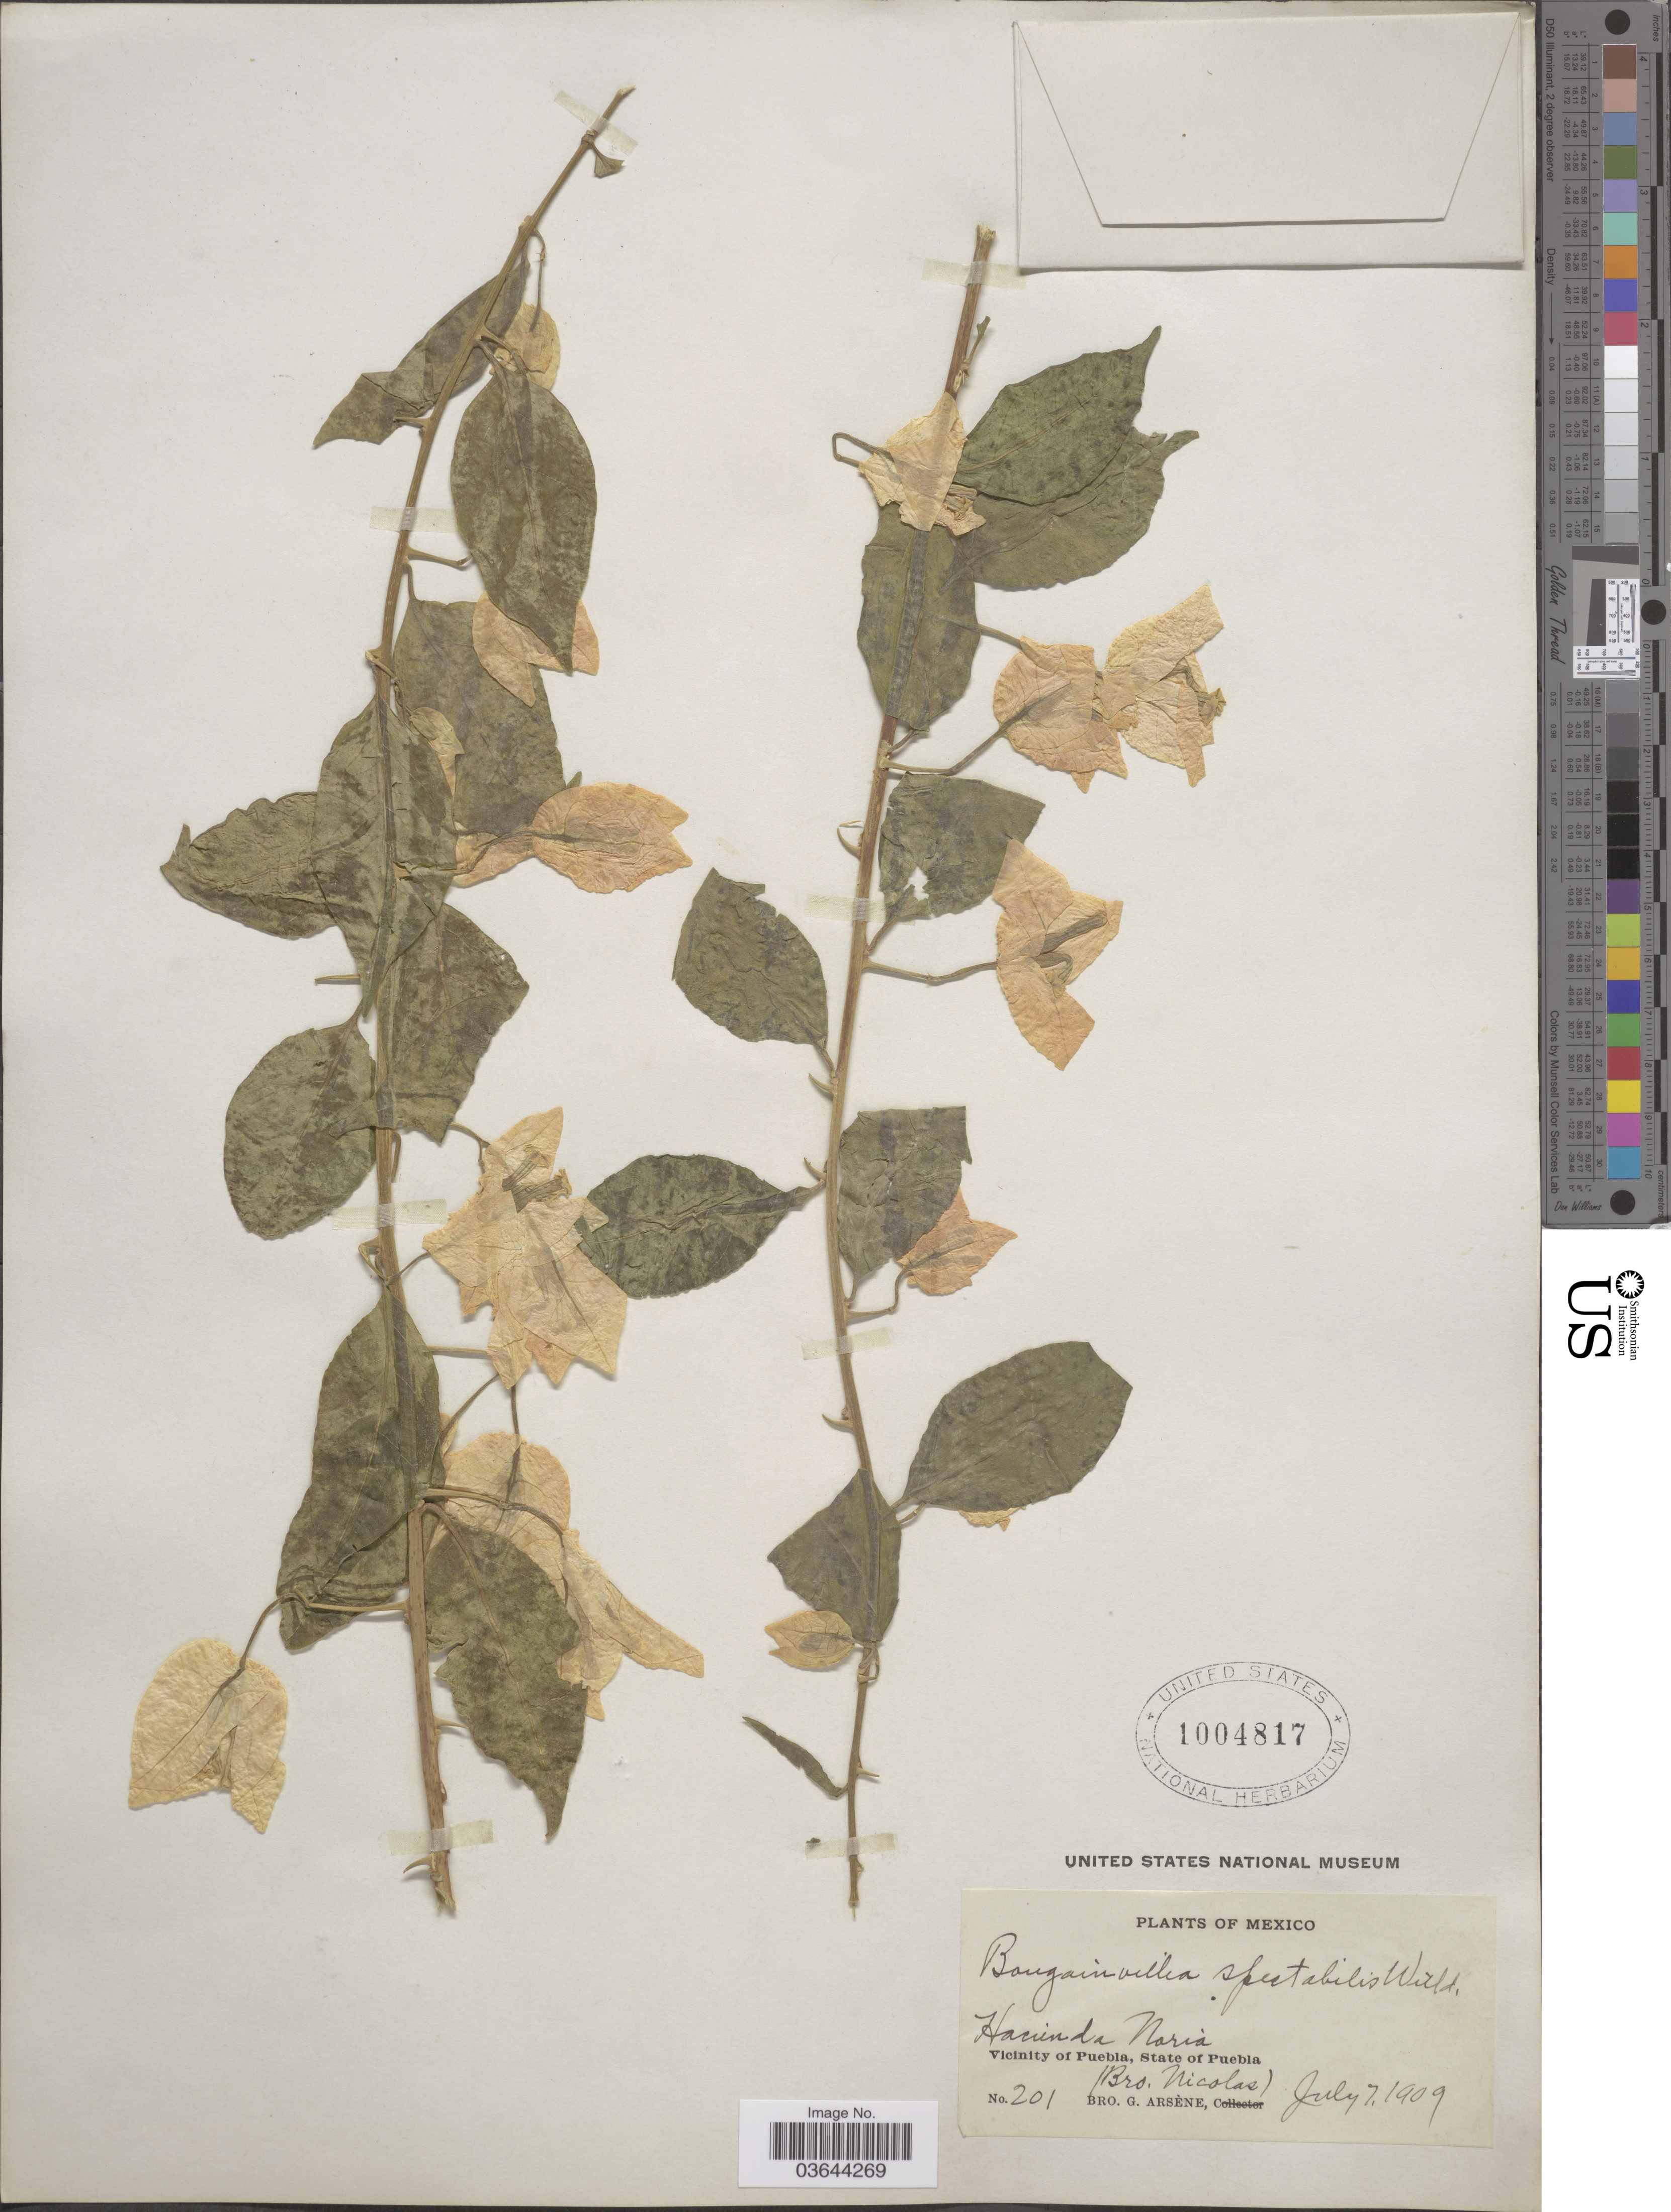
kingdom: Plantae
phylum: Tracheophyta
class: Magnoliopsida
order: Caryophyllales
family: Nyctaginaceae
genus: Bougainvillea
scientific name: Bougainvillea glabra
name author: Choisy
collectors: Bro. Nicolas & Bro. G. Arsène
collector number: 201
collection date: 1909-07-07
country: Mexico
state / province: Puebla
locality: Hacienda Naria. Vicinity of Puebla.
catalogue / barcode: US 1004817